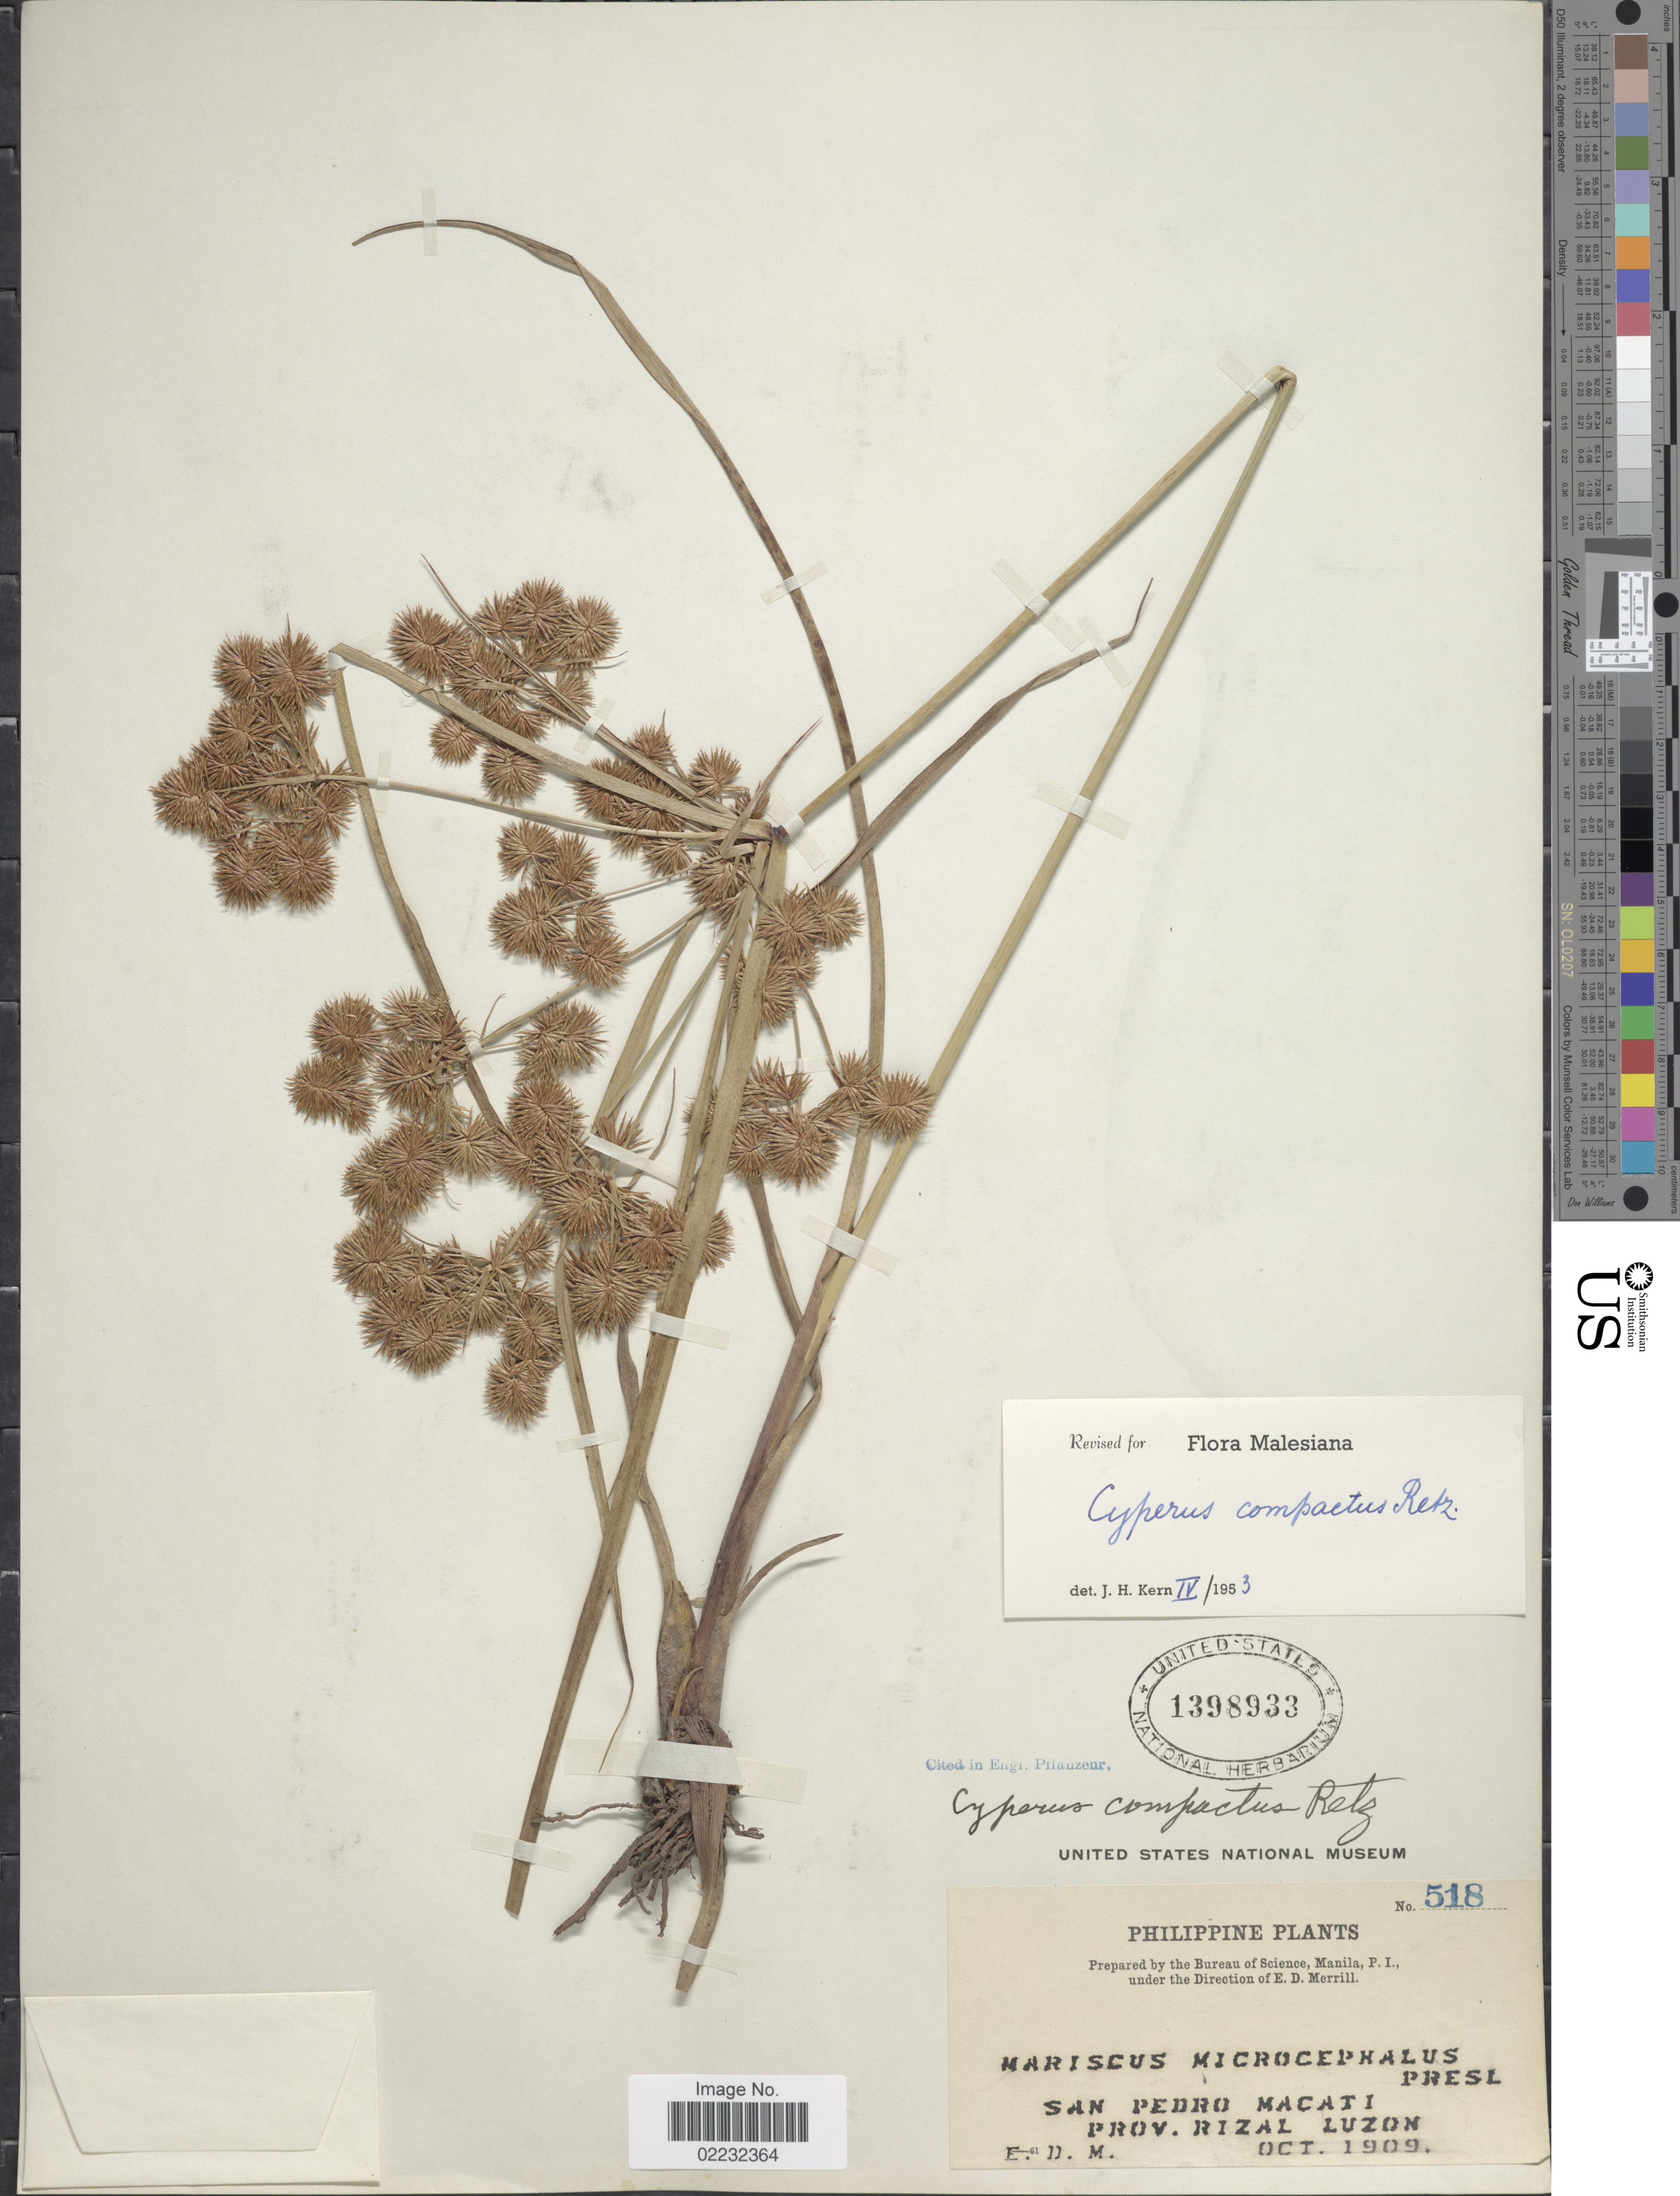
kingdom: Plantae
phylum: Tracheophyta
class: Liliopsida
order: Poales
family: Cyperaceae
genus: Cyperus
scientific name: Cyperus compactus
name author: Retz.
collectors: E. D. Merrill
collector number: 518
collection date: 1909-10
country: Philippines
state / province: Calabarzon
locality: San Pedro Macati, Prov. Rizal Luzon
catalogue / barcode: US 1398933